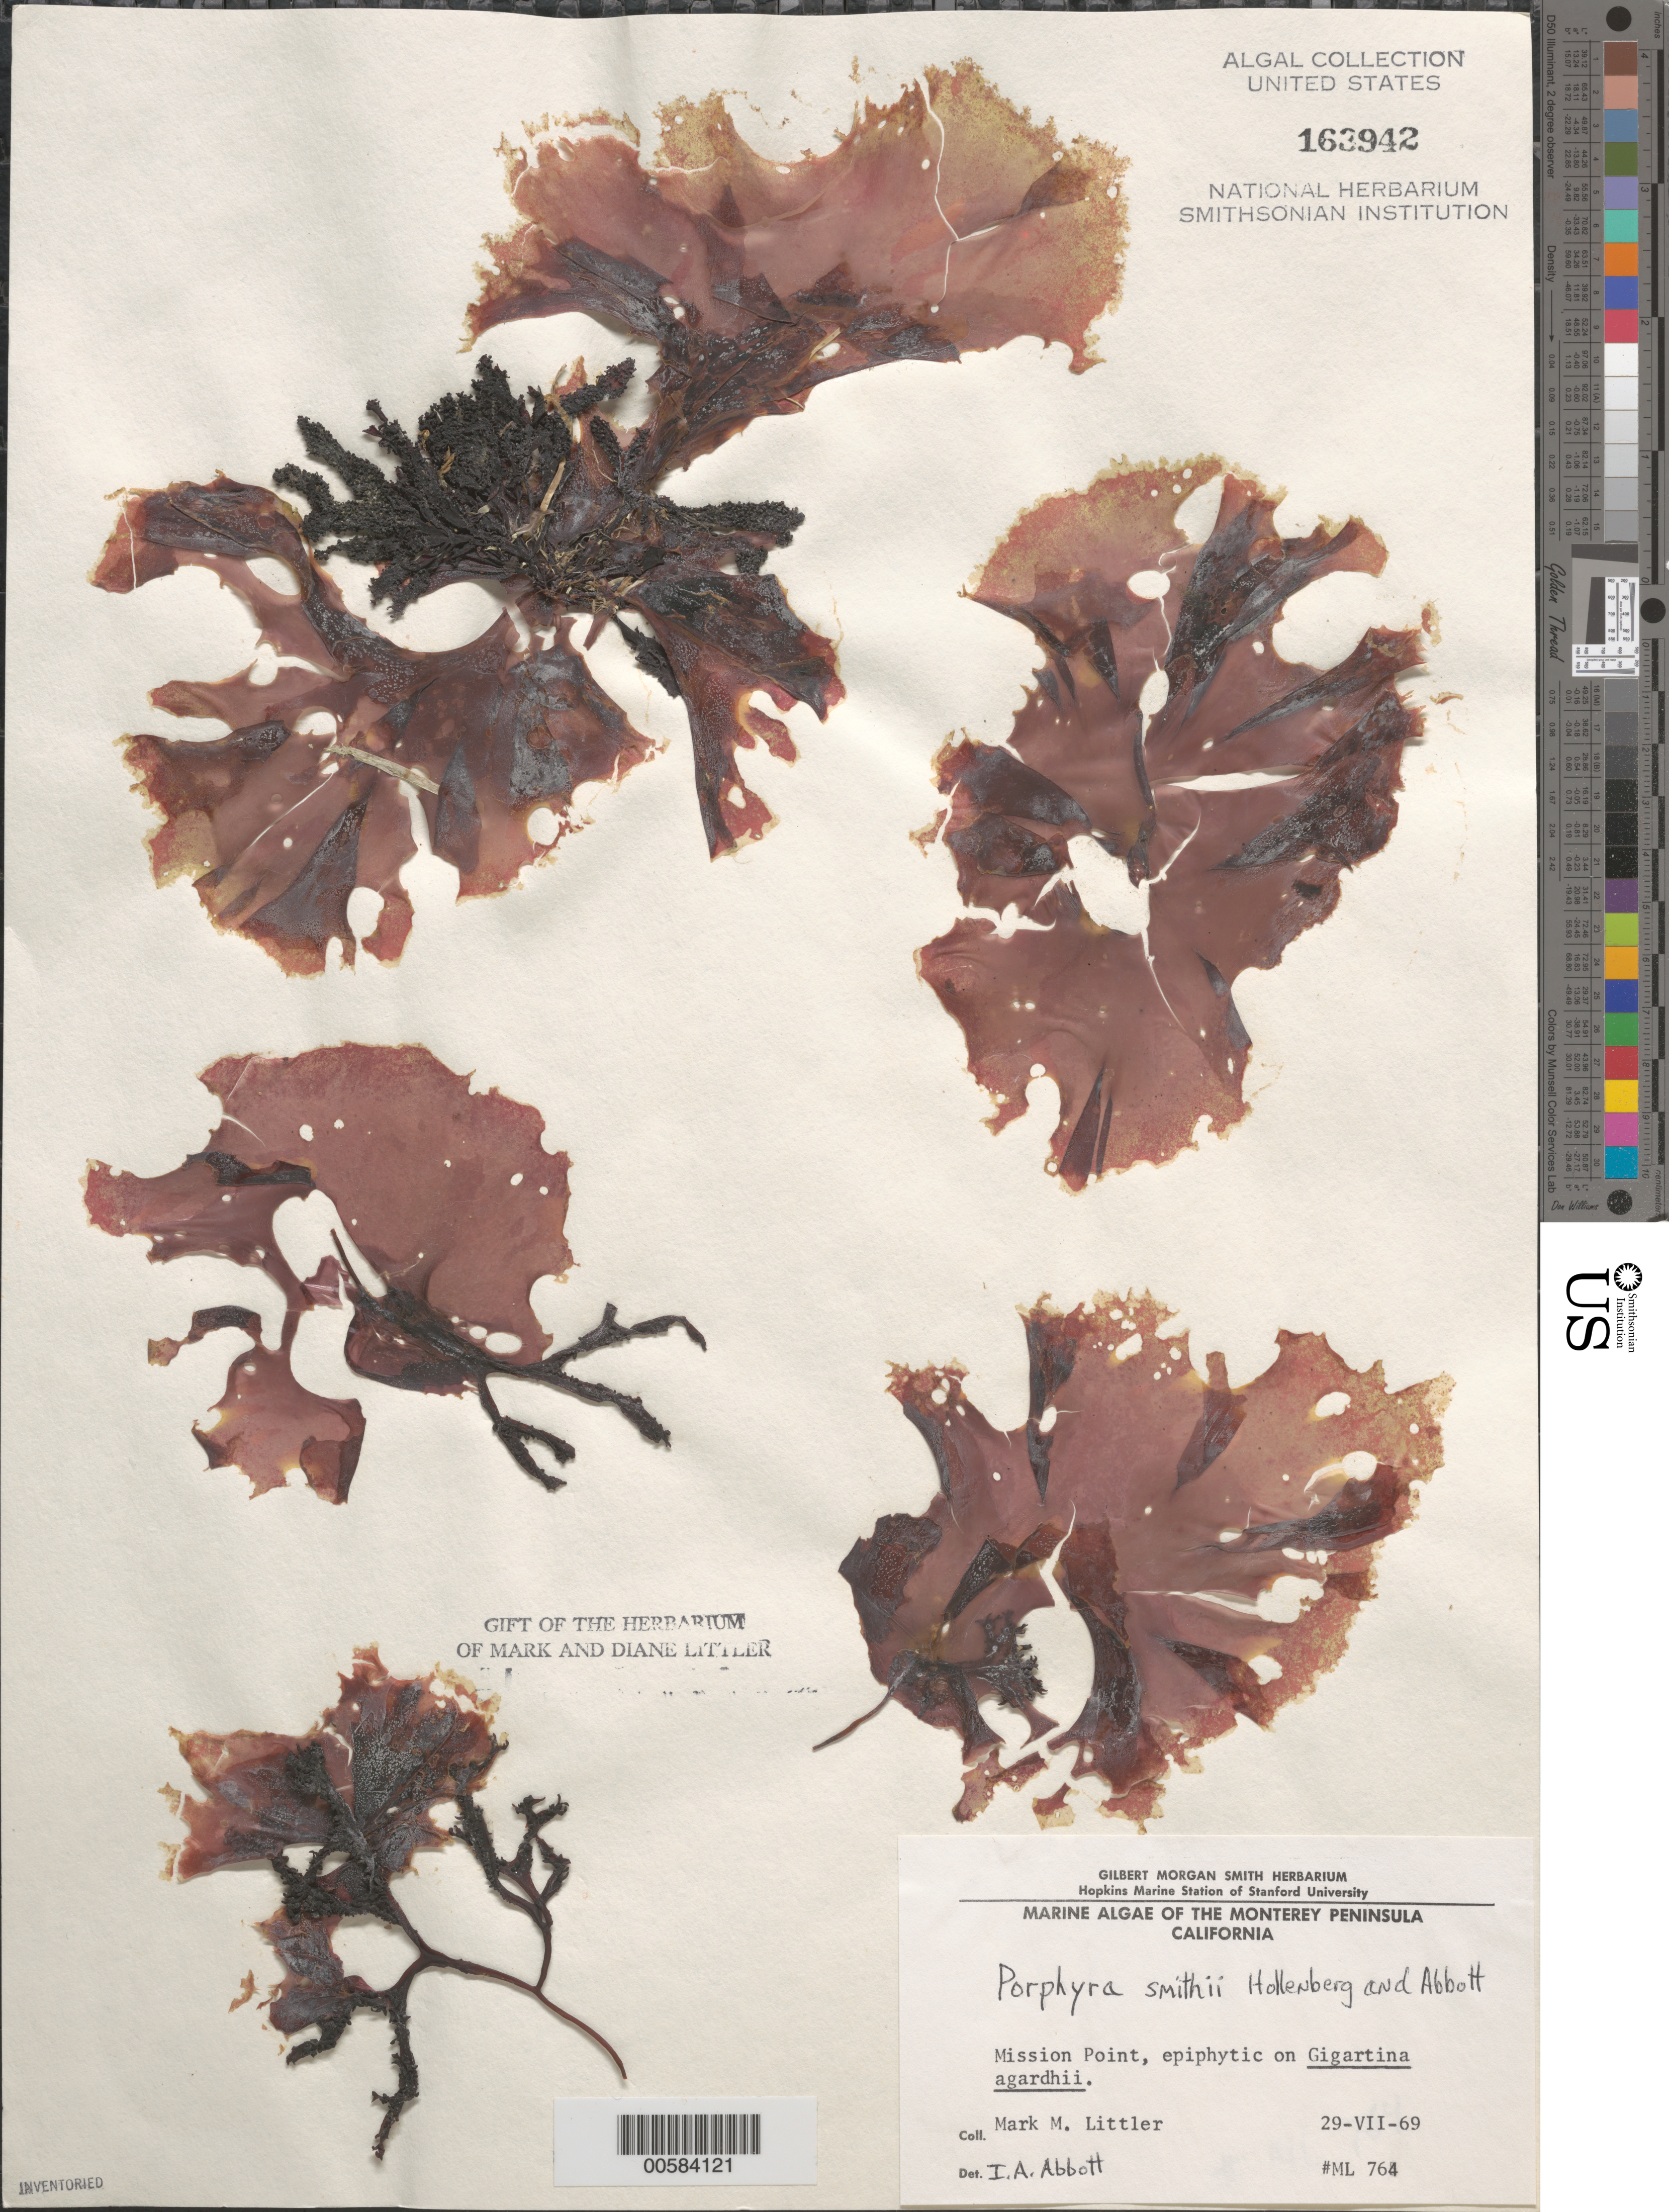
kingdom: Plantae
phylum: Rhodophyta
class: Bangiophyceae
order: Bangiales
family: Bangiaceae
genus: Pyropia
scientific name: Pyropia smithii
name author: (Hollenb. & I.A. Abbott) S.C. Lindstrom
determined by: Algae name updating Project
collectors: M. M. Littler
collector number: ML 764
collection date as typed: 29 Jul 1969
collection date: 1969-07-29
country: United States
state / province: California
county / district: Monterey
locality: Mission Point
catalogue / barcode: US 163942